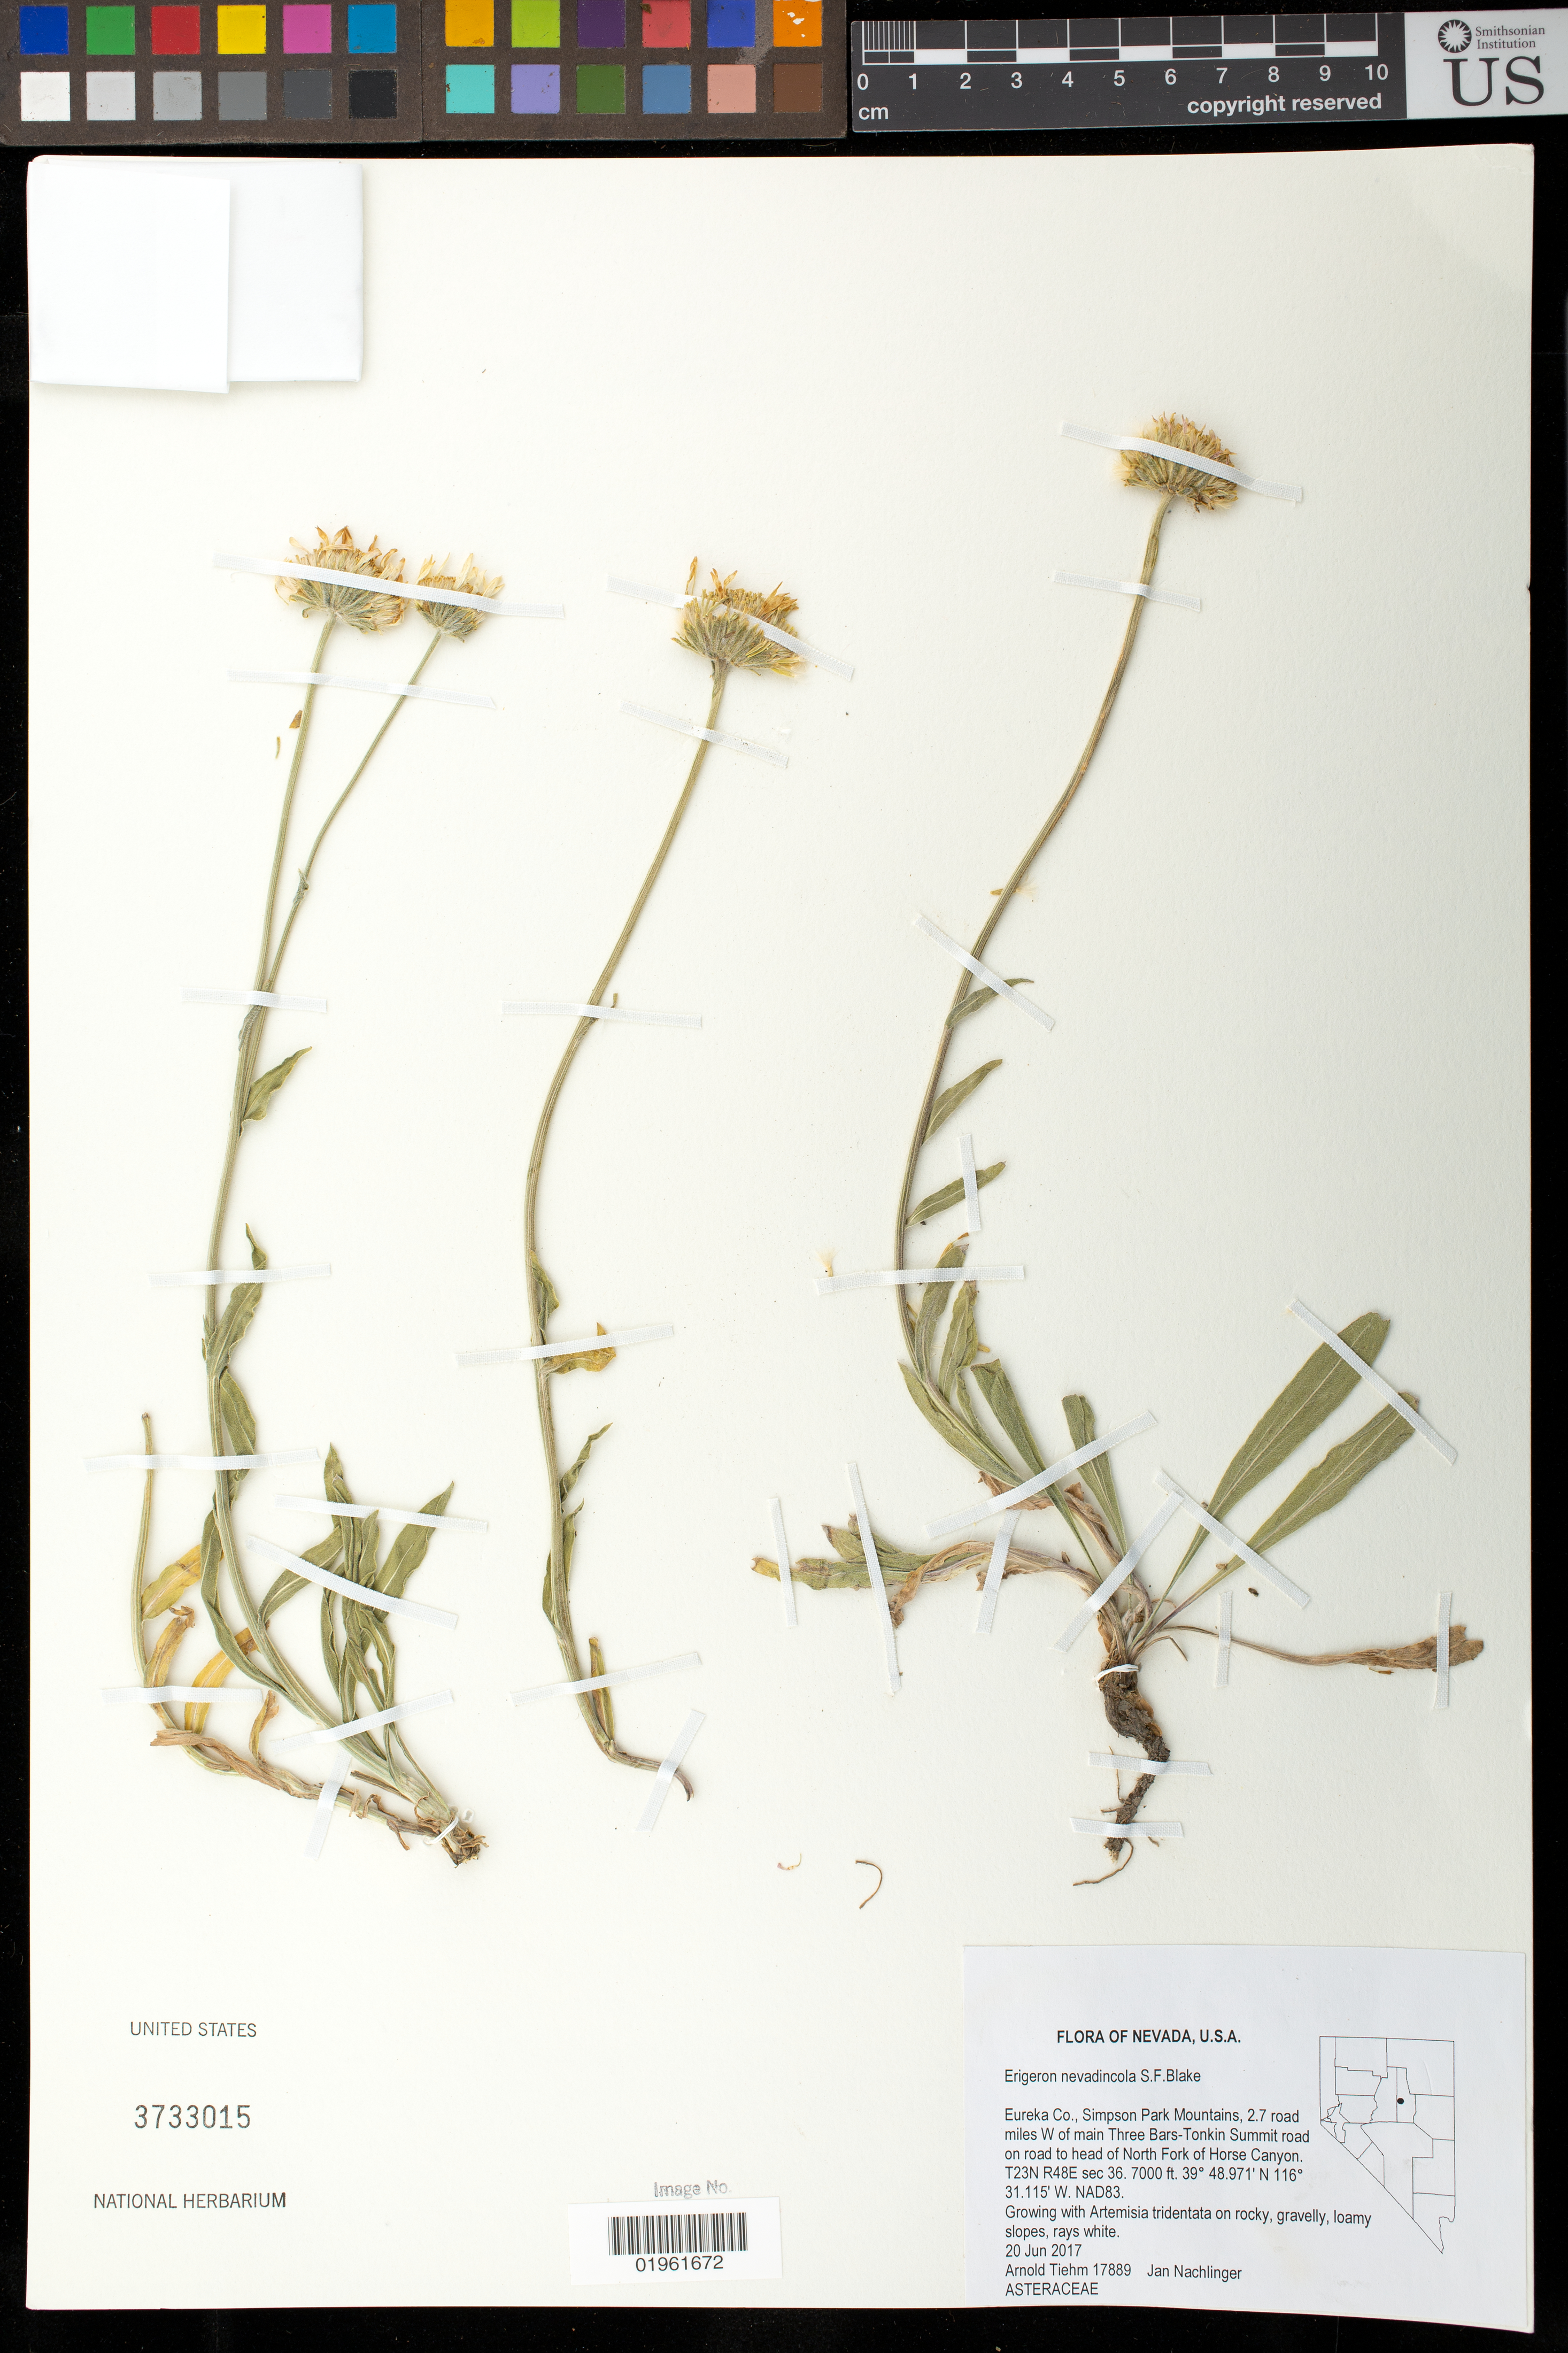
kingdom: Plantae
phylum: Tracheophyta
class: Magnoliopsida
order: Asterales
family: Asteraceae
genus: Erigeron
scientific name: Erigeron nevadincola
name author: S.F. Blake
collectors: A. Tiehm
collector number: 17889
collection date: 2017-06-20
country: United States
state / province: Nevada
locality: Eureka Co., Simpson Park Mountains, 2.7 road miles W of main Three Bars-Tonkin Summit road on road to head of North Fork of Horse Canyon.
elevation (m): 2134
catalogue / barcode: US 3733015